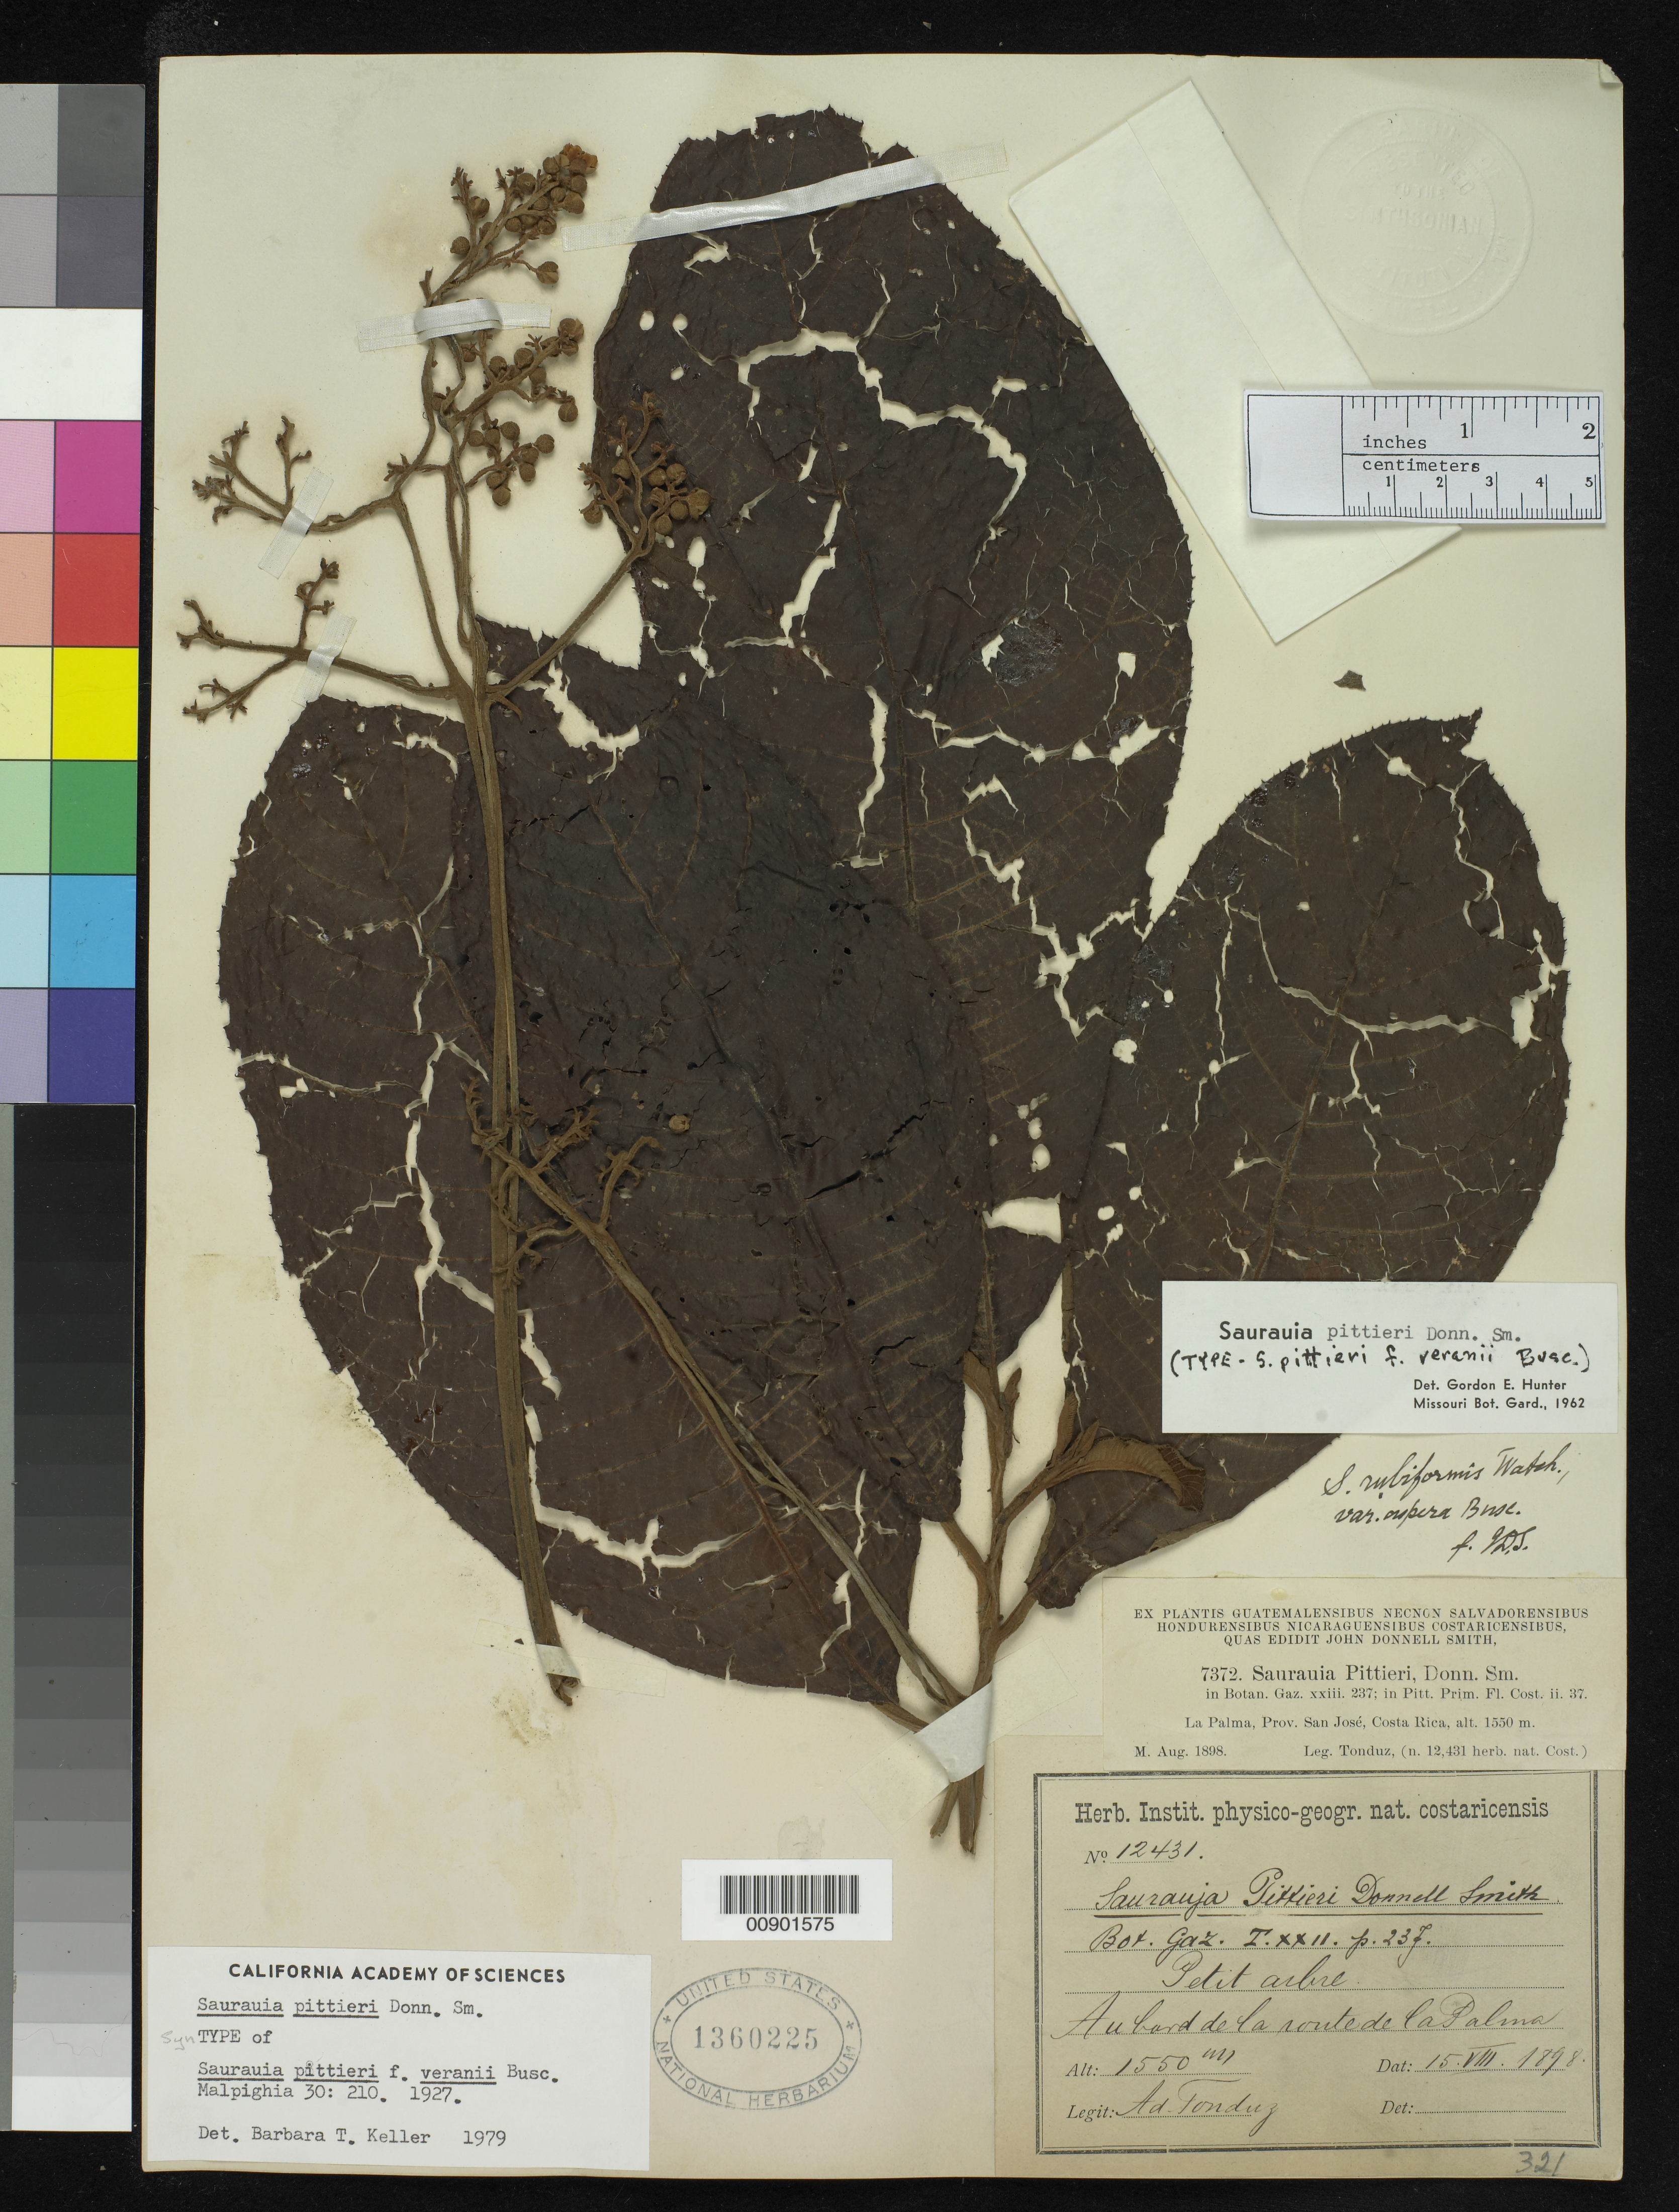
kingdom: Plantae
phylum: Tracheophyta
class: Magnoliopsida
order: Ericales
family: Actinidiaceae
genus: Saurauia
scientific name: Saurauia pittieri f. veranii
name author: Buscal.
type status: Type Collection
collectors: A. Tonduz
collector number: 12431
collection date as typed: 15 Aug 1898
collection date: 1898-08-15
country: Costa Rica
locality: Au bord de la route de la Palma.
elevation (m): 1550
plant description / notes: Annotated as "Type" by G.E. Hunter (1962) & B.T. Keller (1979); syntype acc. to Tropicos.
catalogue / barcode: US 1360225